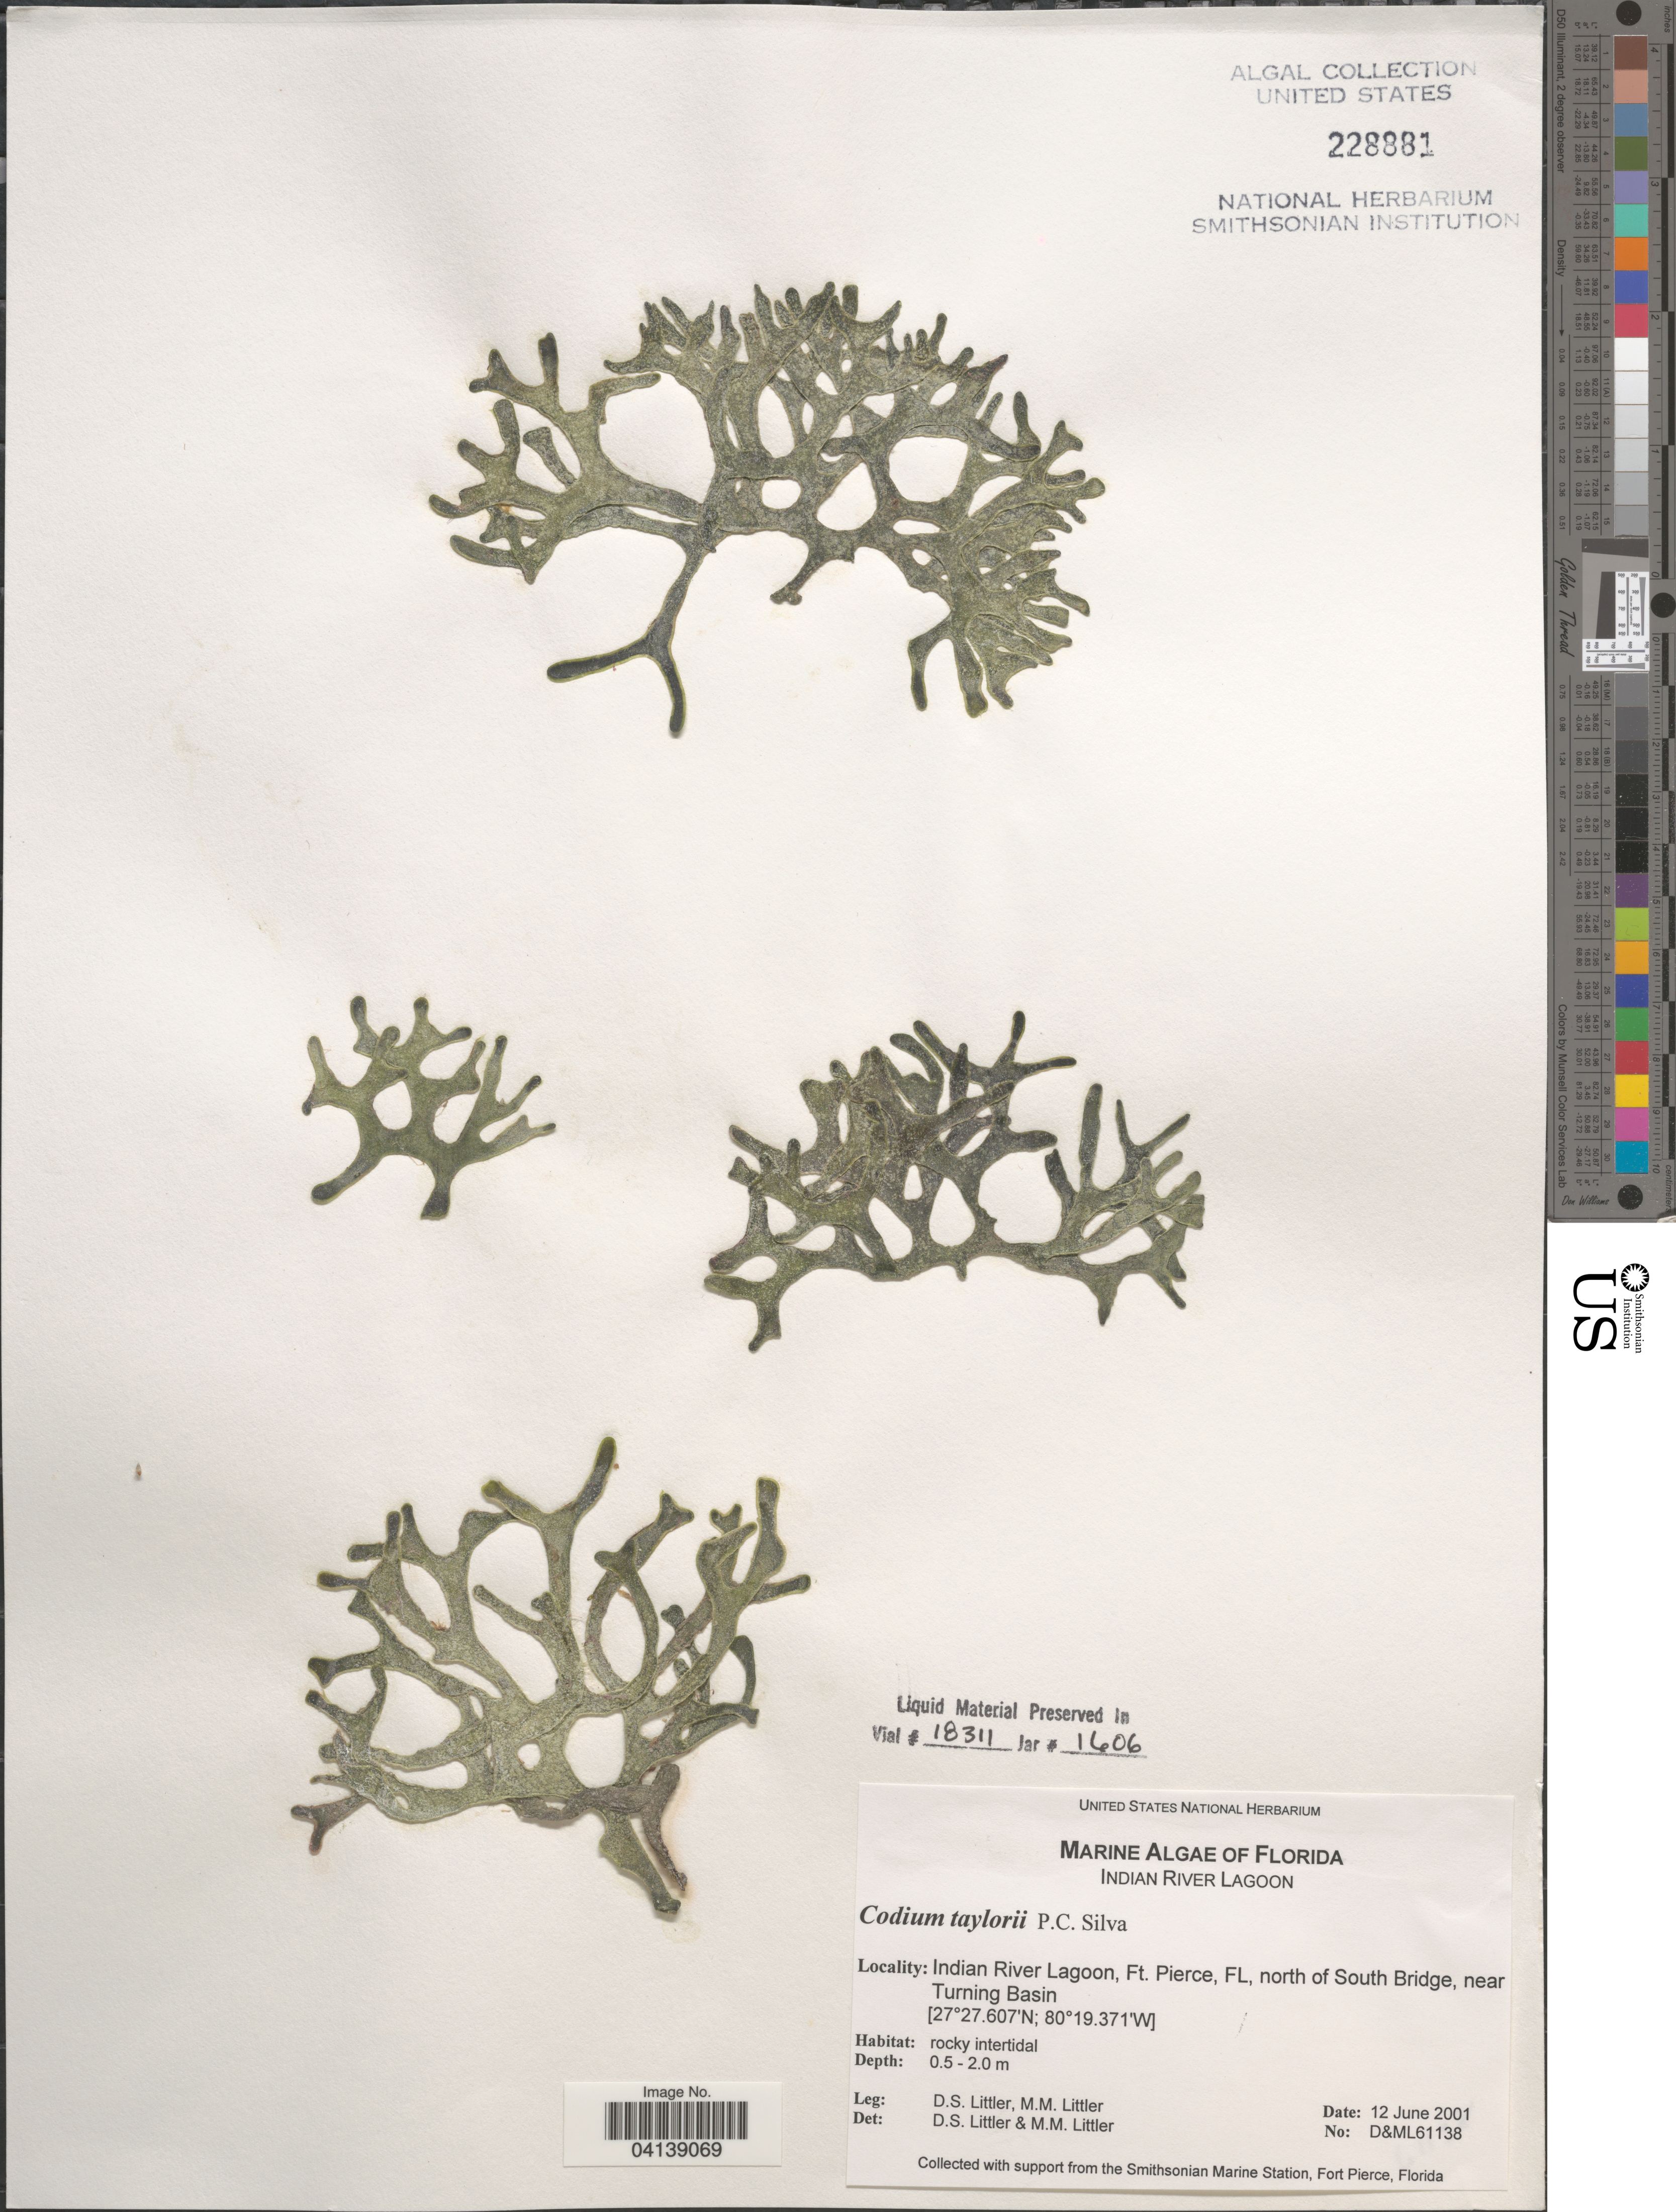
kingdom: Plantae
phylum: Chlorophyta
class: Ulvophyceae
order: Bryopsidales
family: Codiaceae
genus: Codium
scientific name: Codium taylorii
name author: P.C. Silva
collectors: D. S. Littler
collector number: D&ML61138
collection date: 2001-06-12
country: United States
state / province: Florida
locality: Indian River Lagoon, Ft. Pierce, north of South Bridge, near Turning Basin.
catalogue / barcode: US 228881